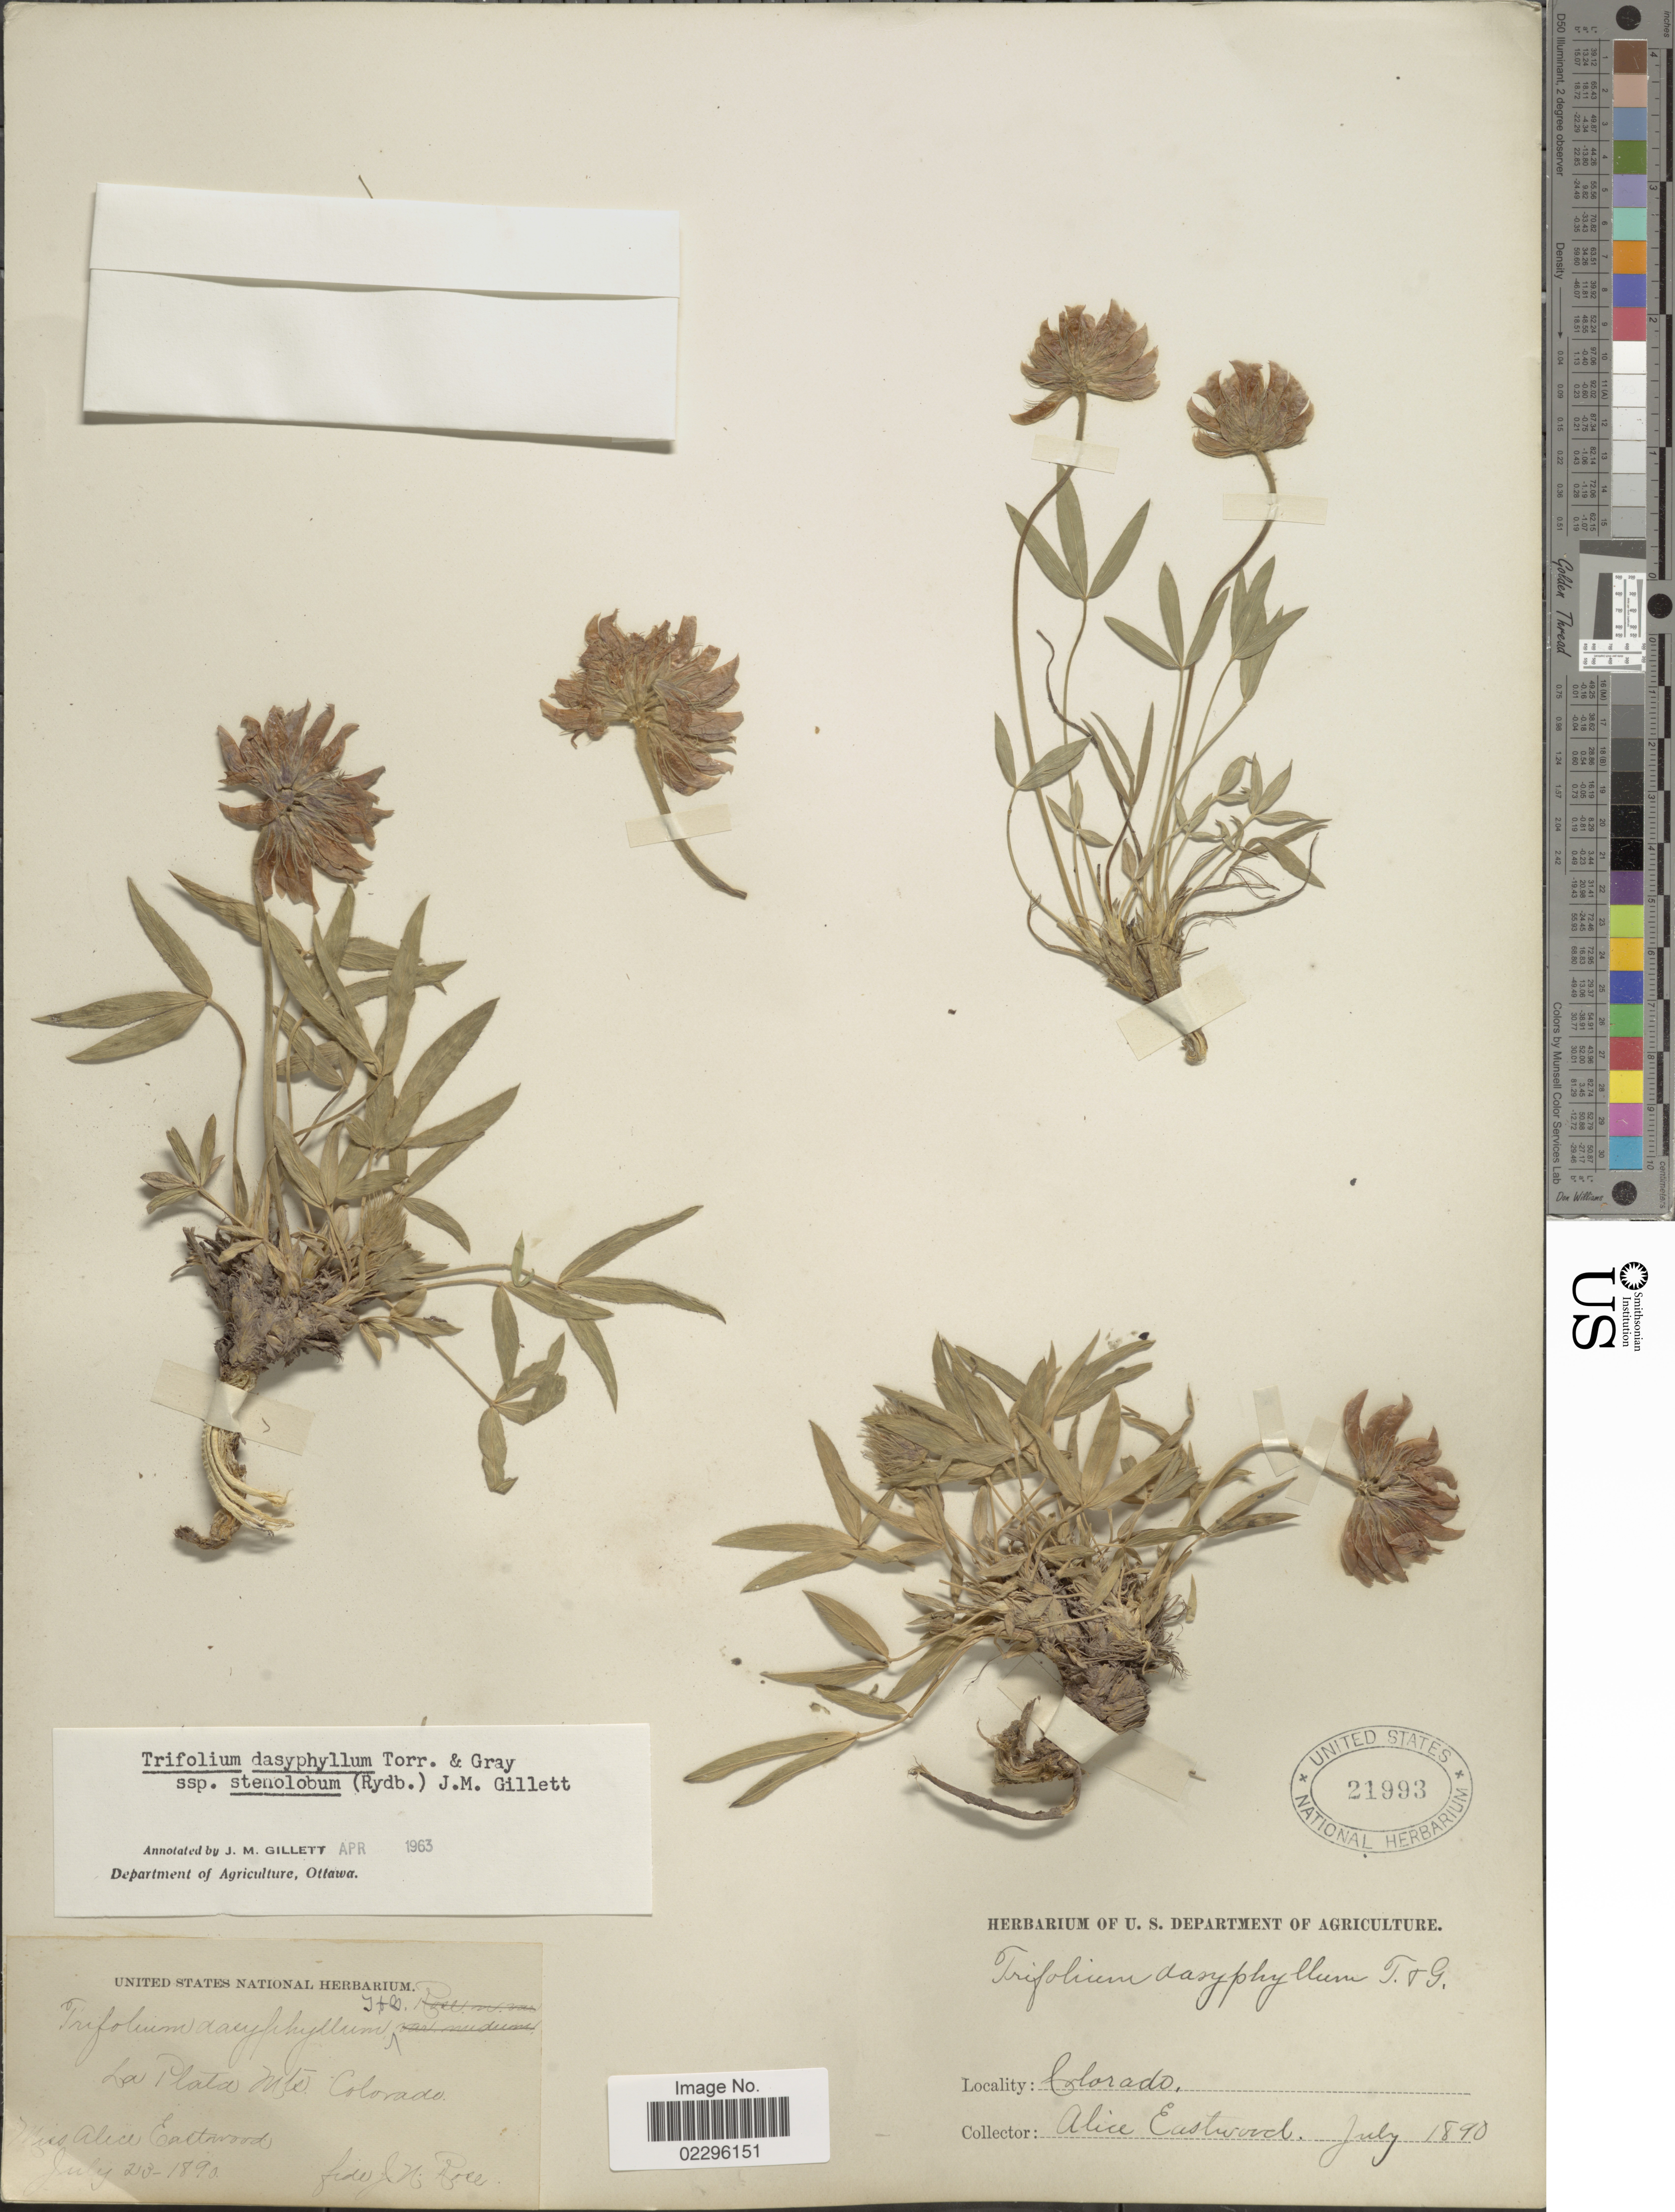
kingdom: Plantae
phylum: Tracheophyta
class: Magnoliopsida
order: Fabales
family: Fabaceae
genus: Trifolium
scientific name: Trifolium dasyphyllum subsp. stenolobum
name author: (Rydb.) J.M. Gillett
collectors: A. Eastwood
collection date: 1890-07-23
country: United States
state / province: Colorado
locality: La Plata Mts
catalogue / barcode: US 21993